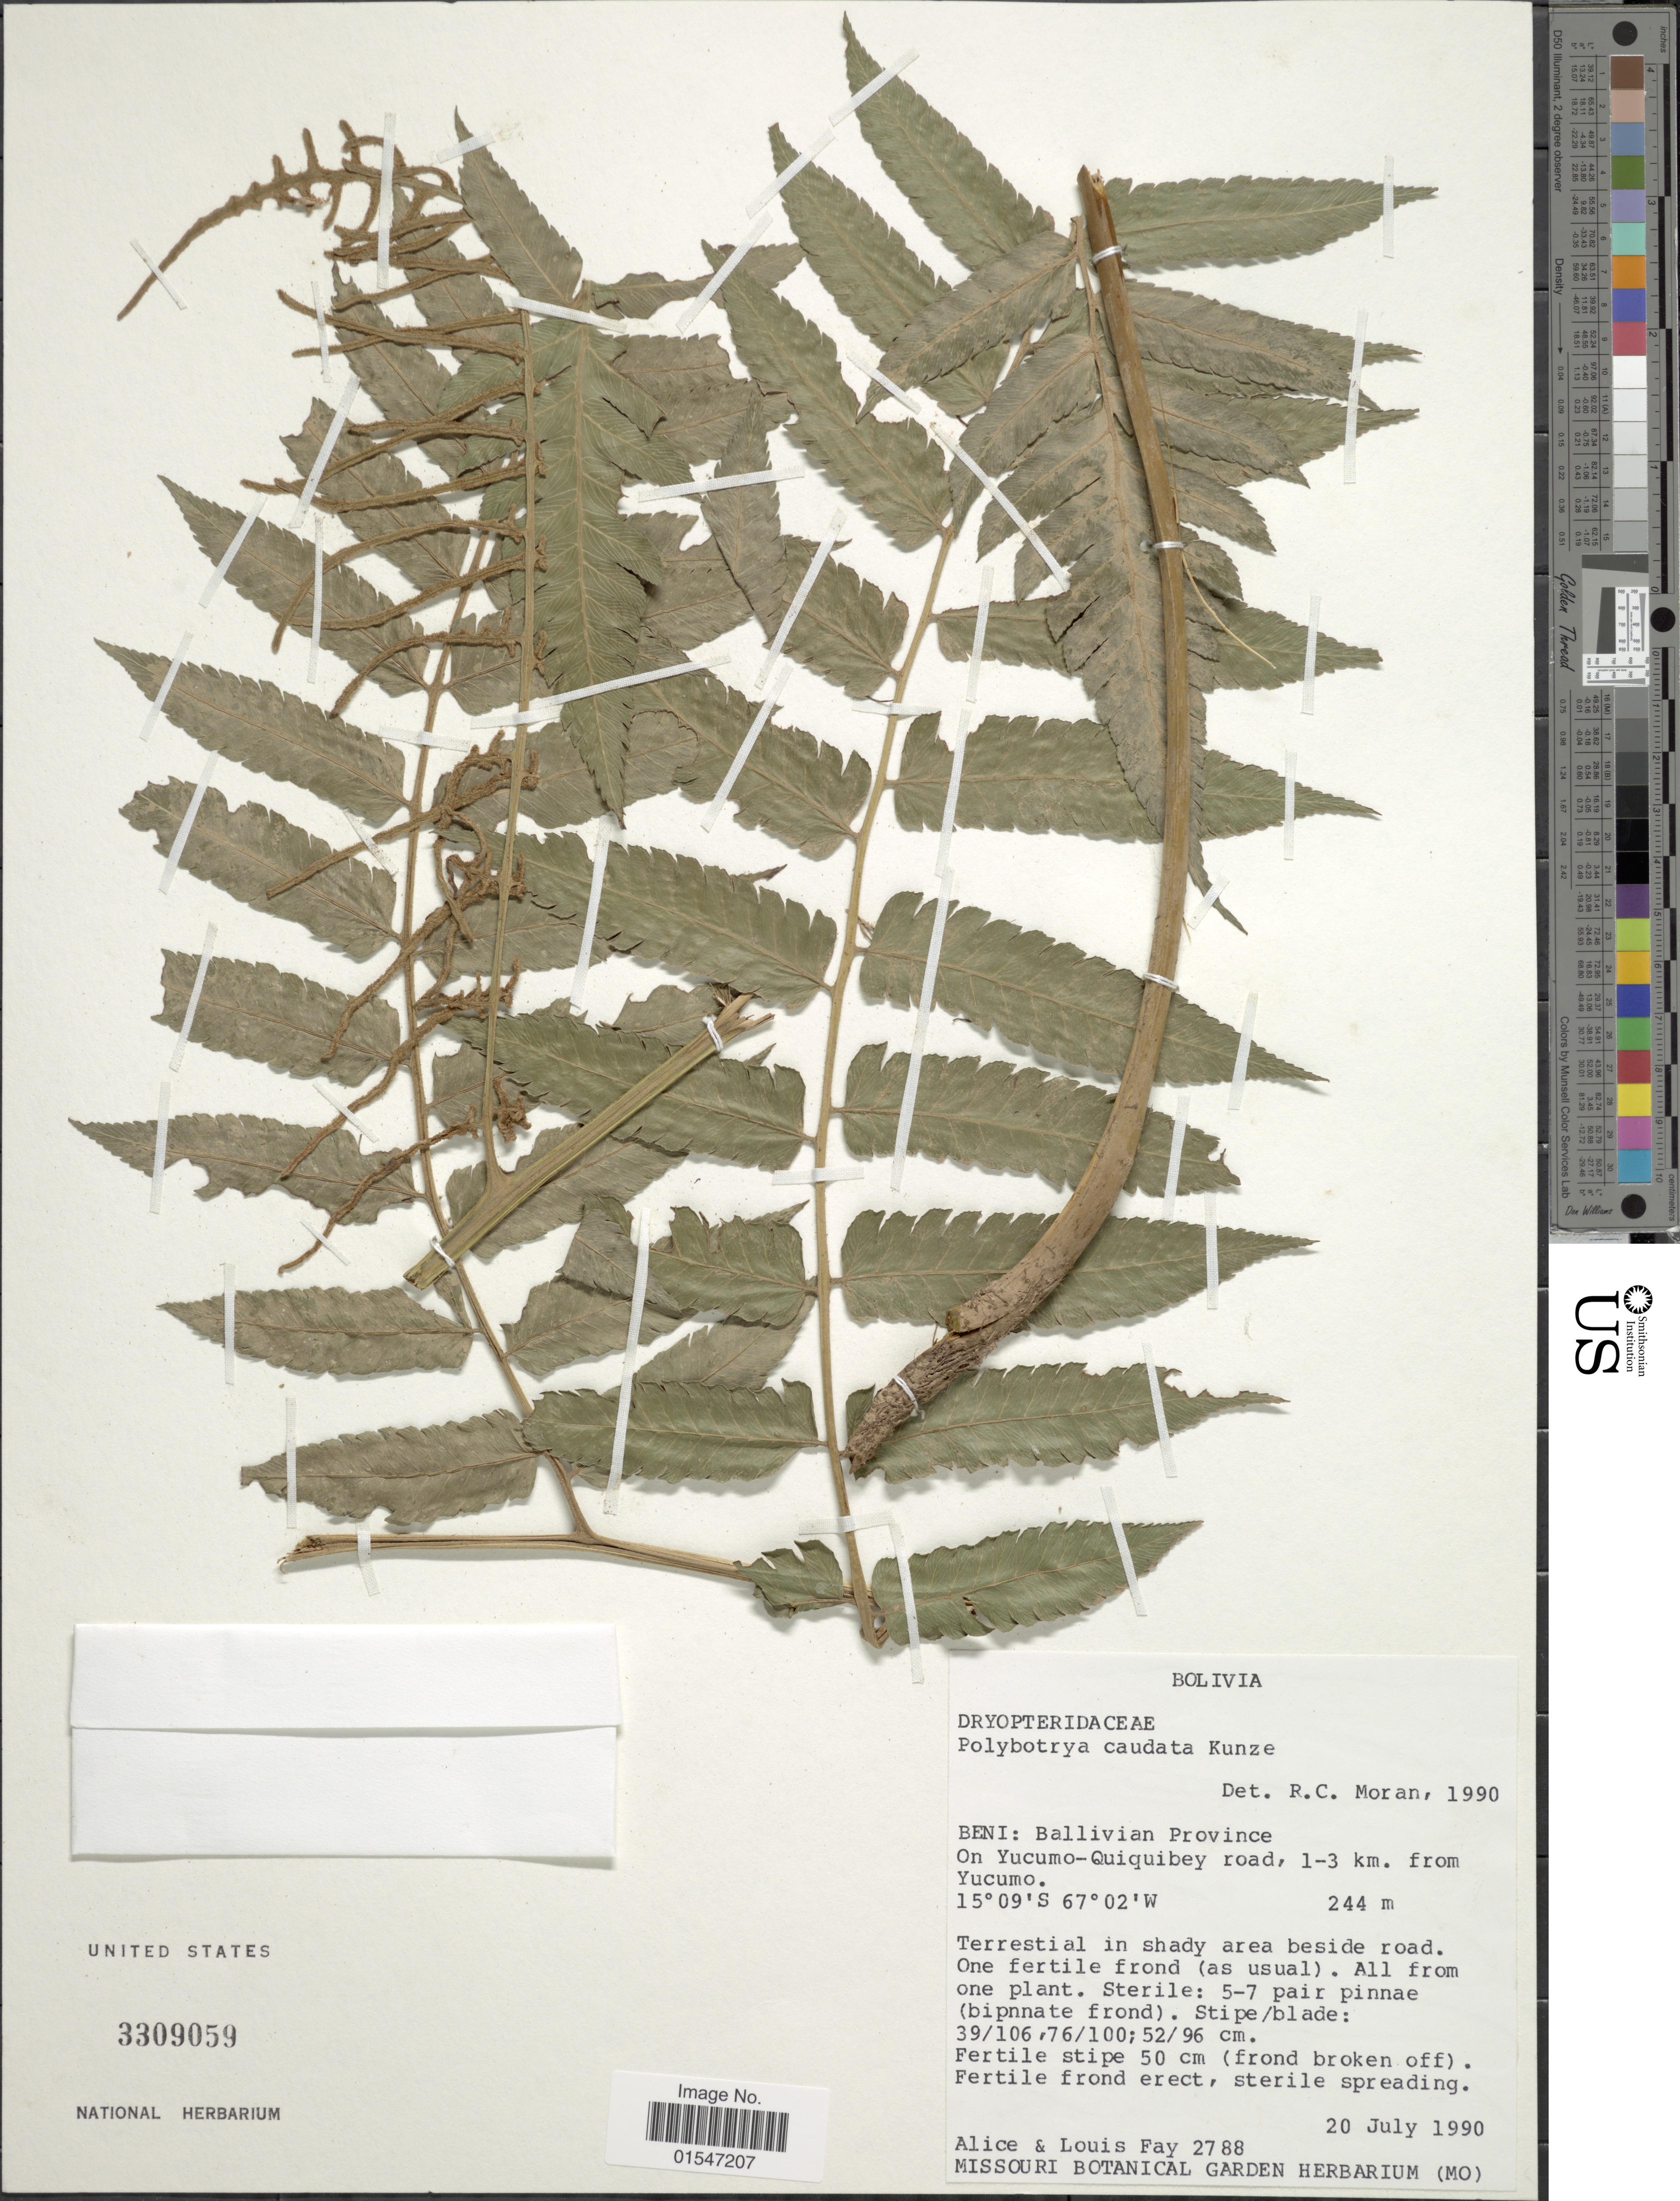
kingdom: Plantae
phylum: Tracheophyta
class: Polypodiopsida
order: Polypodiales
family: Dryopteridaceae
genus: Polybotrya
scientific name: Polybotrya caudata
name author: Kunze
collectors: A. Fay & L. Fay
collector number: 2788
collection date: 1990-07-20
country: Bolivia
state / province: Beni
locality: Ballivian Province, on Yucumo- Quiquibey road, 1- 3 km, from Yucumo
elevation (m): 244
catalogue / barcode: US 3309059